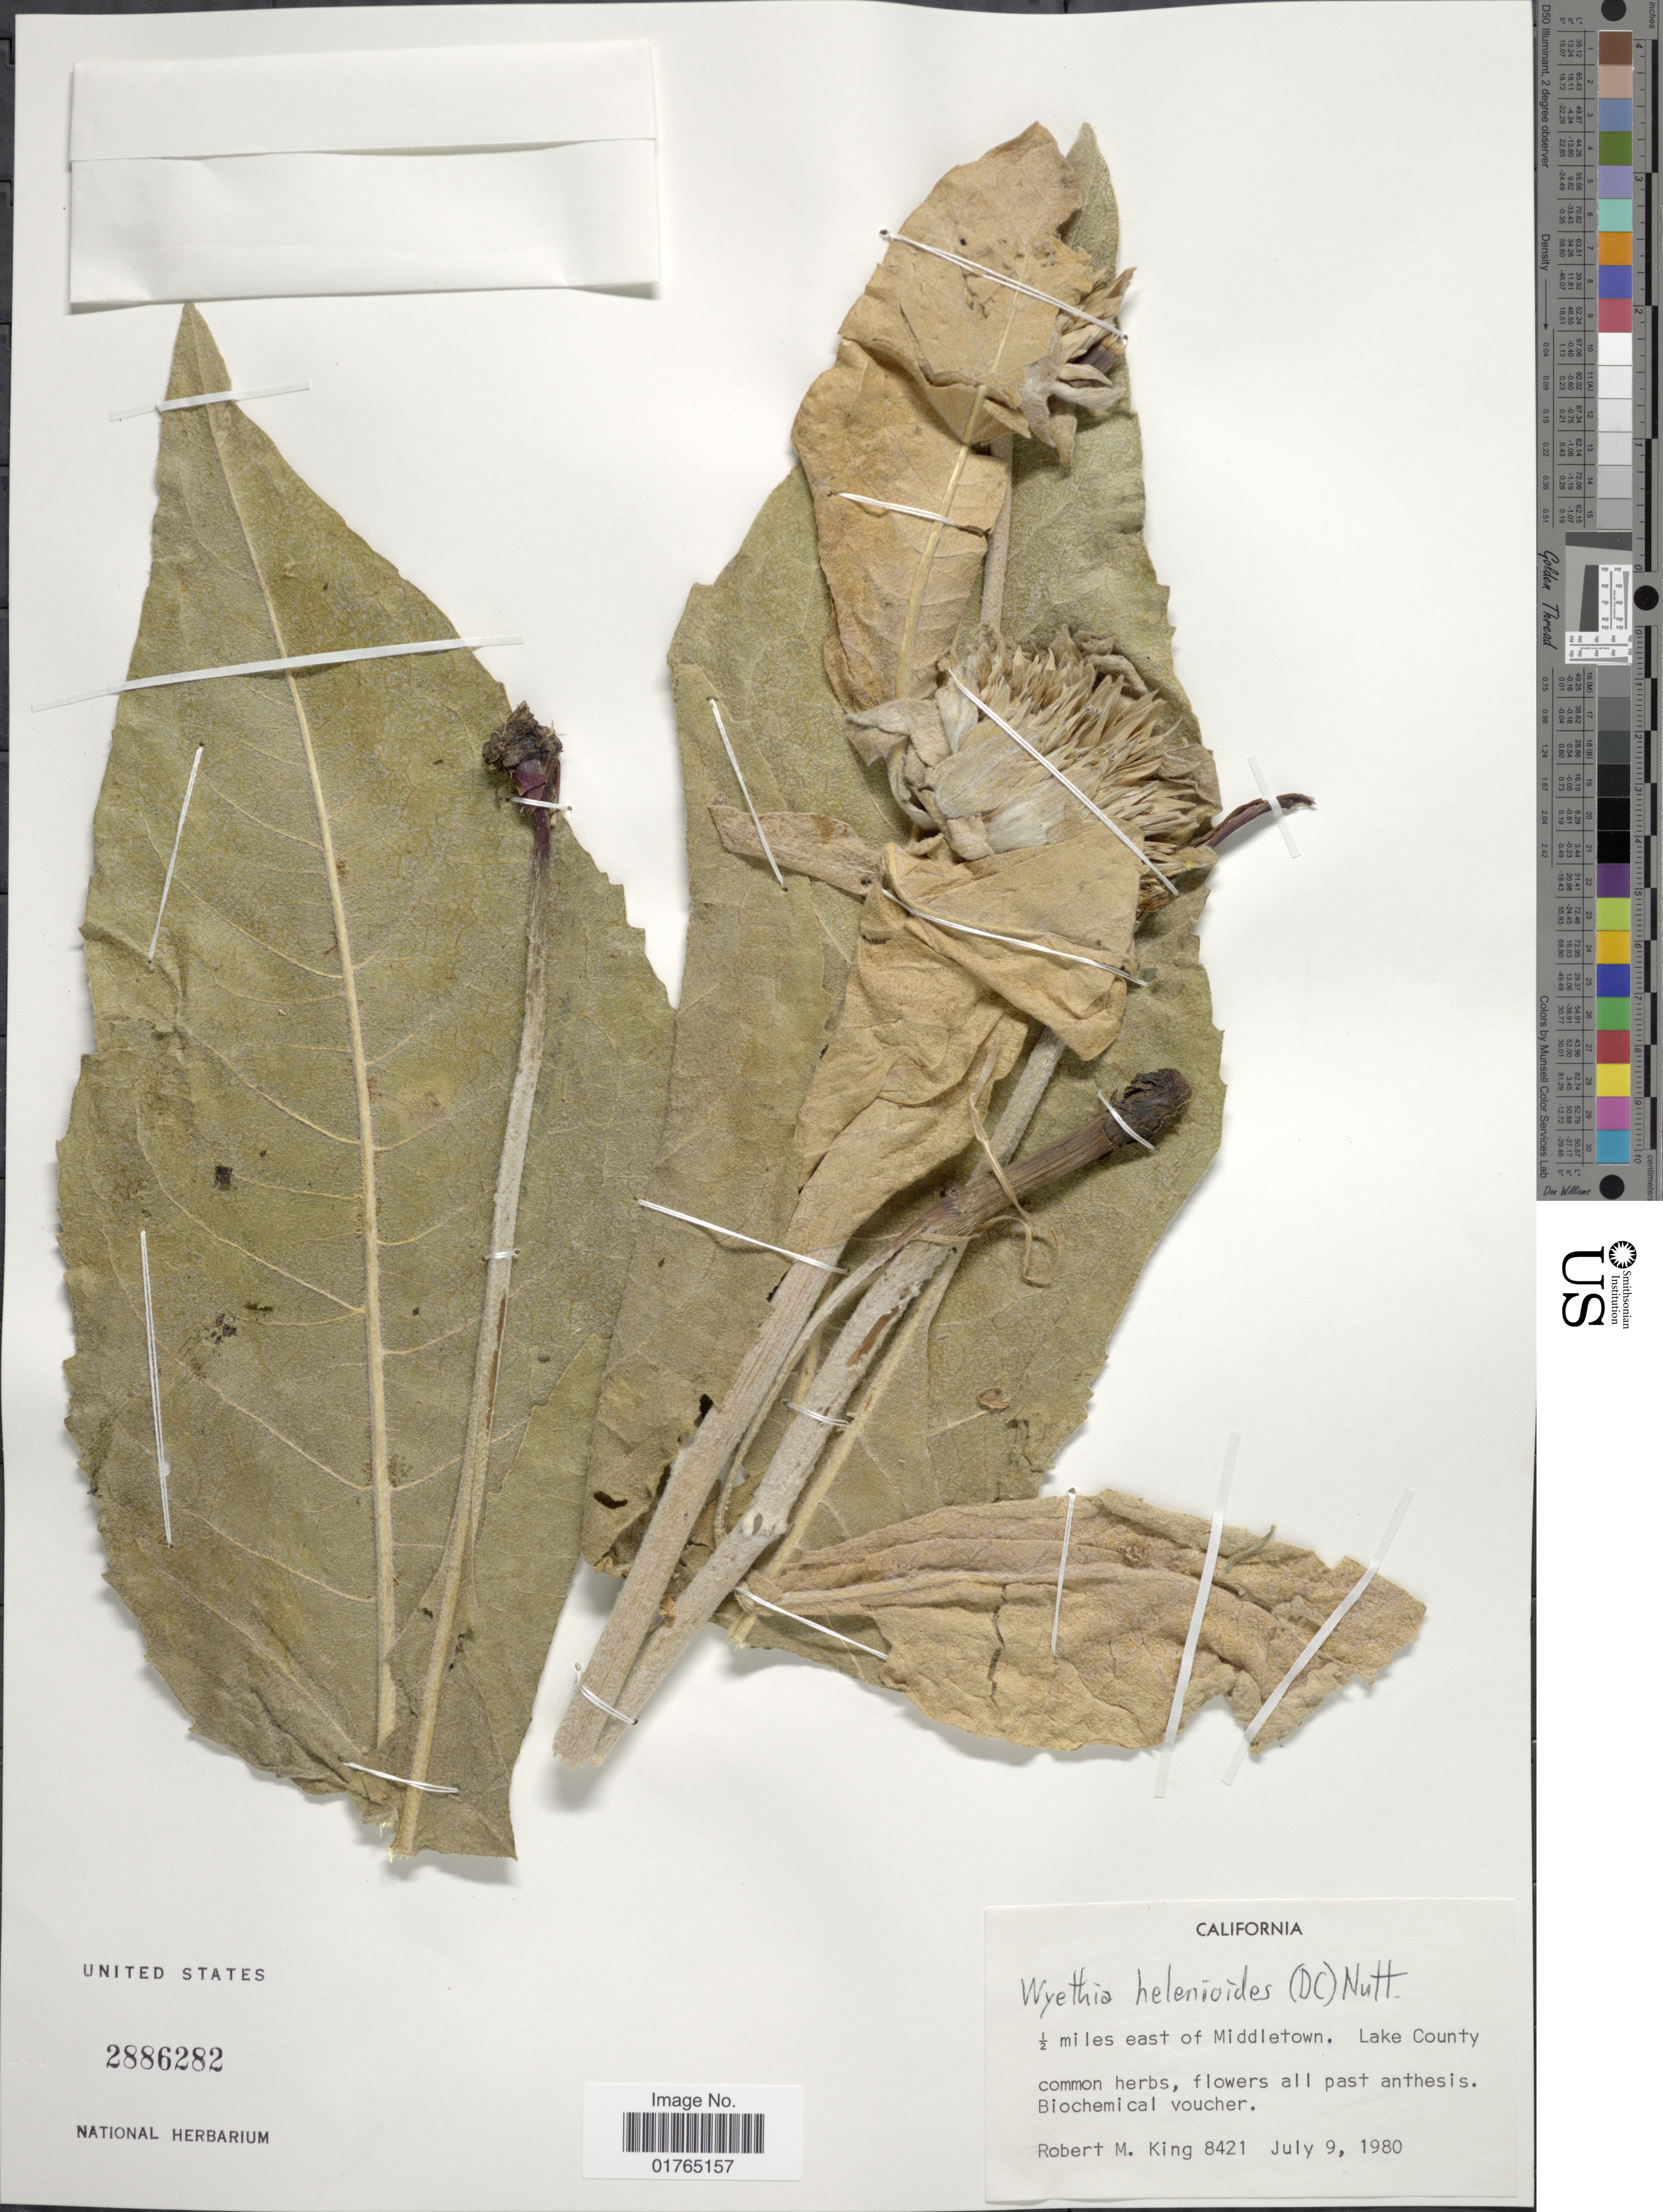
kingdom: Plantae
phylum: Tracheophyta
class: Magnoliopsida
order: Asterales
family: Asteraceae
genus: Wyethia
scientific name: Wyethia helenioides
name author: (DC.) Nutt.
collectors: R. M. King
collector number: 8421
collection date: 1980-07-09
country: United States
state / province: California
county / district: Lake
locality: ½ miles east of Middletown, Lake County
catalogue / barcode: US 2886282